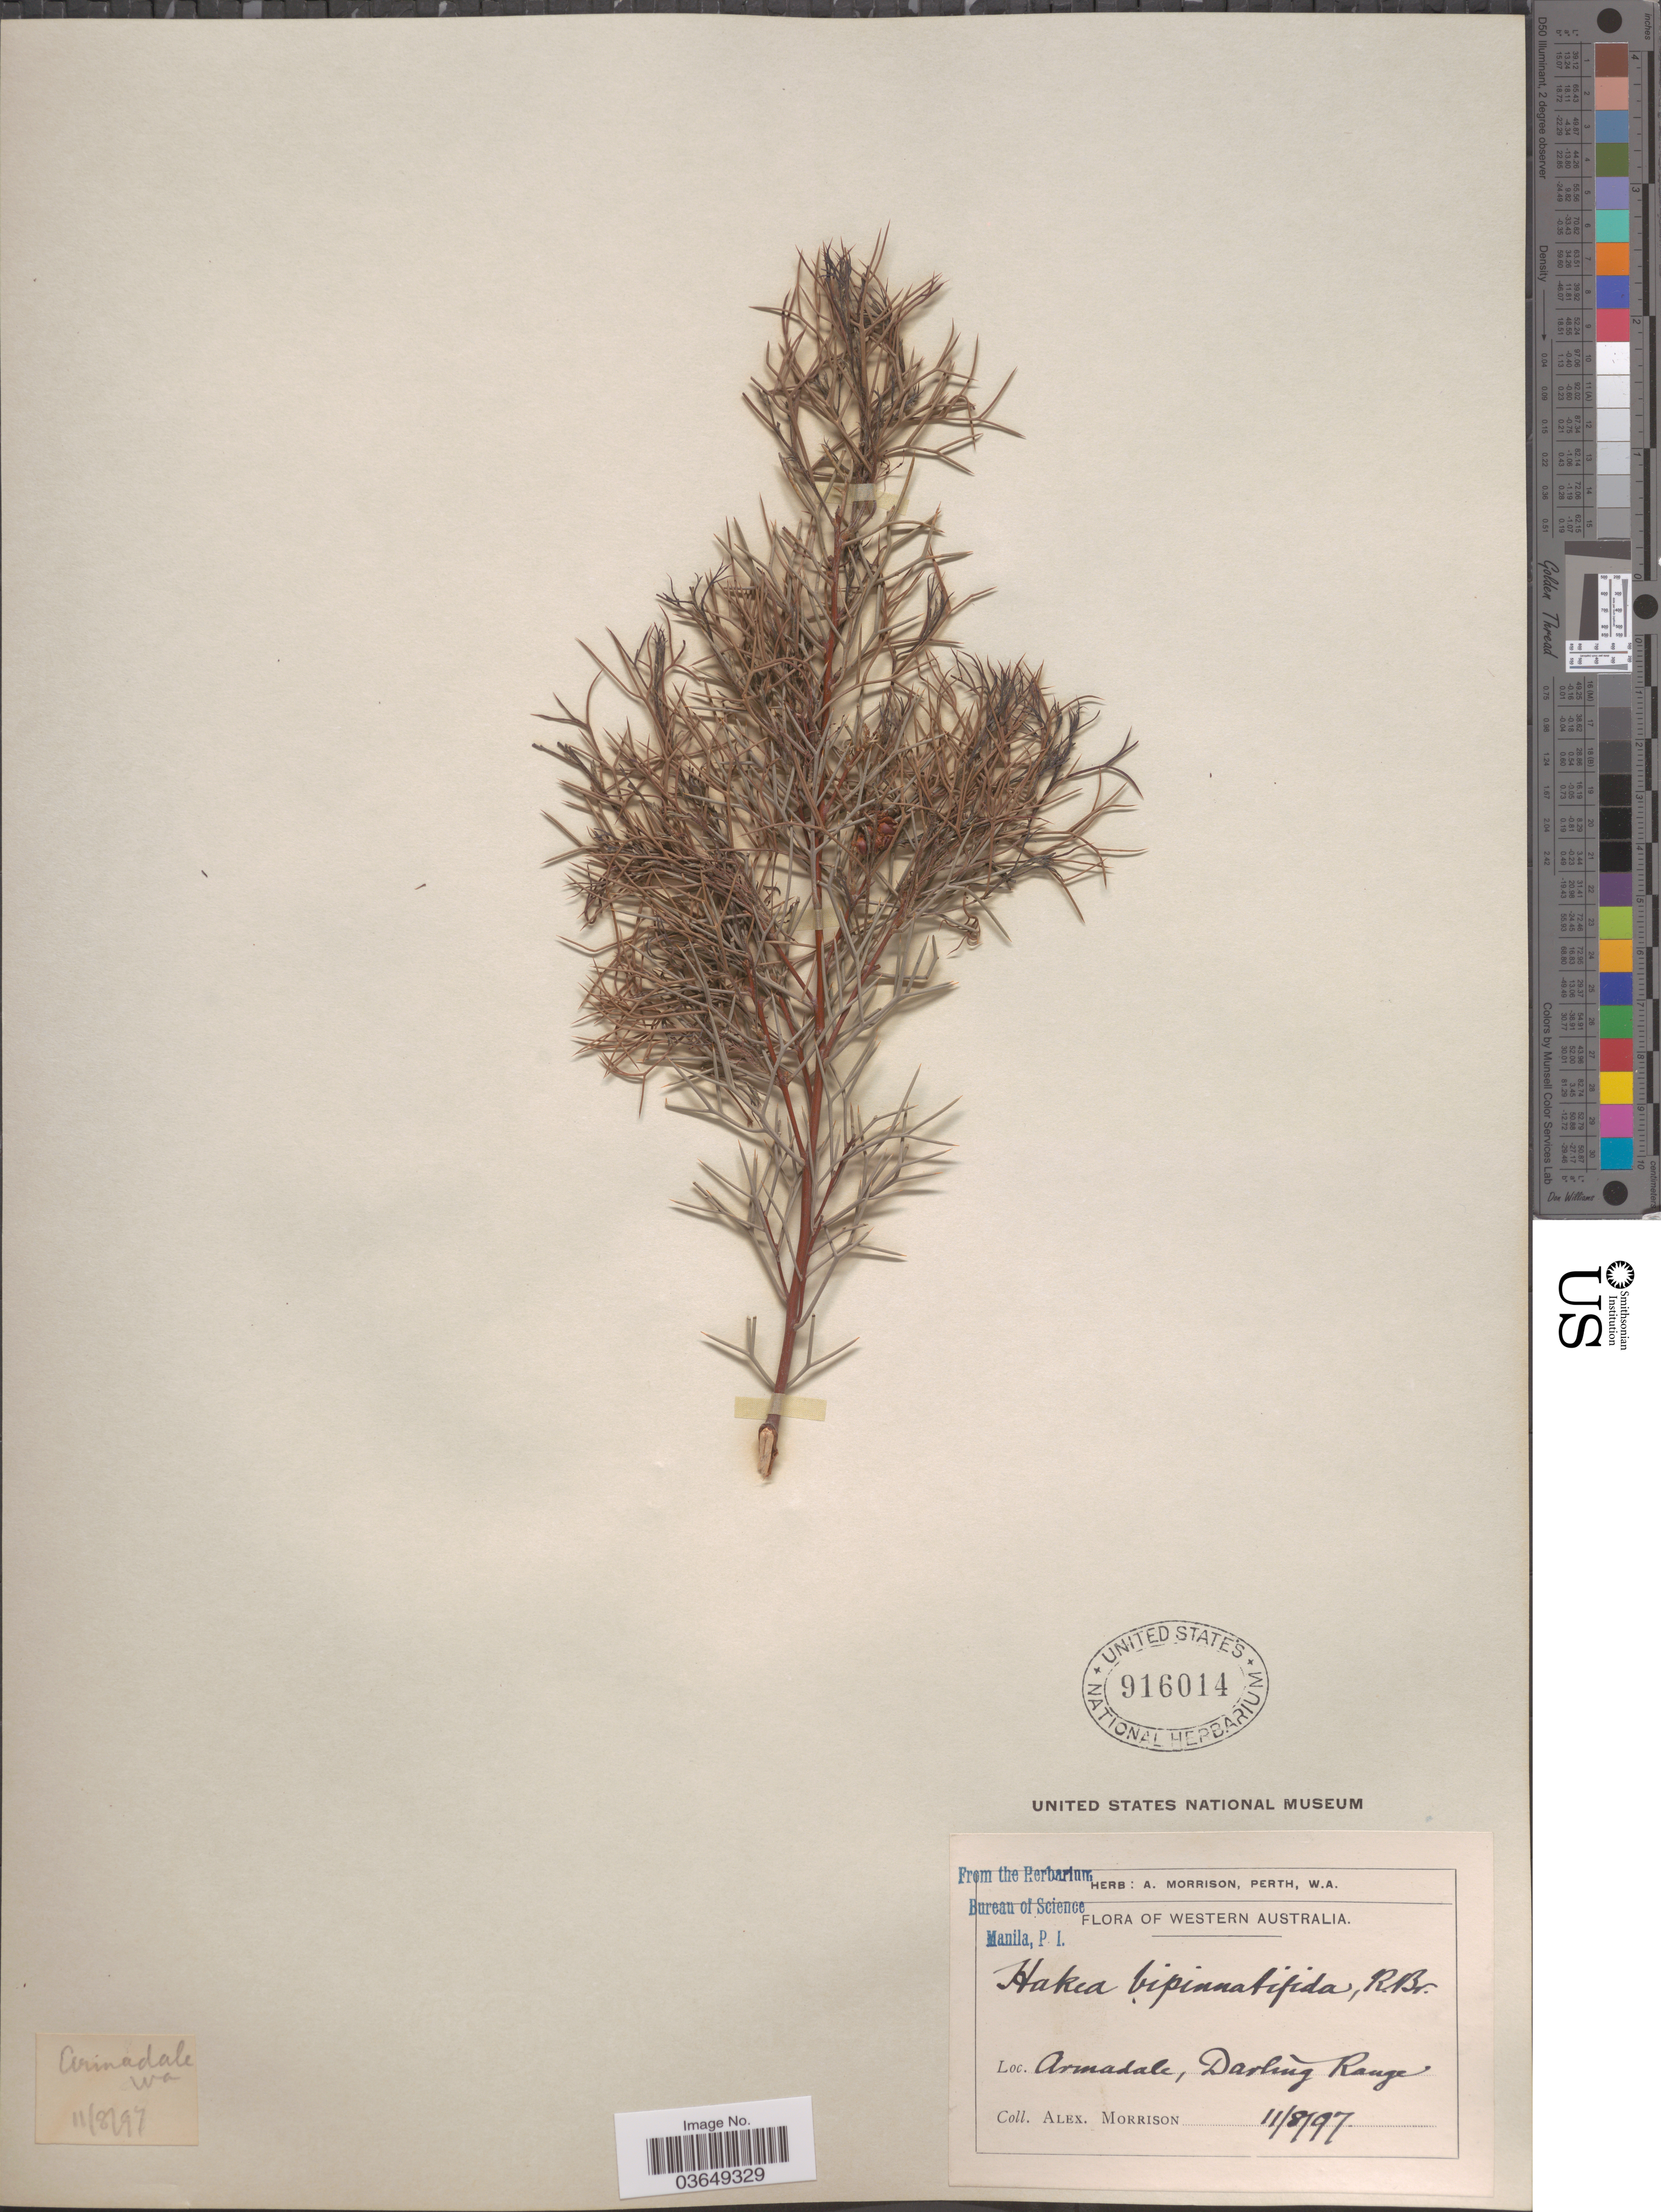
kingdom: Plantae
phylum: Tracheophyta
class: Magnoliopsida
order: Proteales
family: Proteaceae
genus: Hakea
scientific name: Hakea bipinnatifida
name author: R. Br.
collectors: A. Morrison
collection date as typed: Transcribed d/m/y: 11/8/97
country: Australia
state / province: Western Australia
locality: Armadale, Darling Range.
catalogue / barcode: US 916014